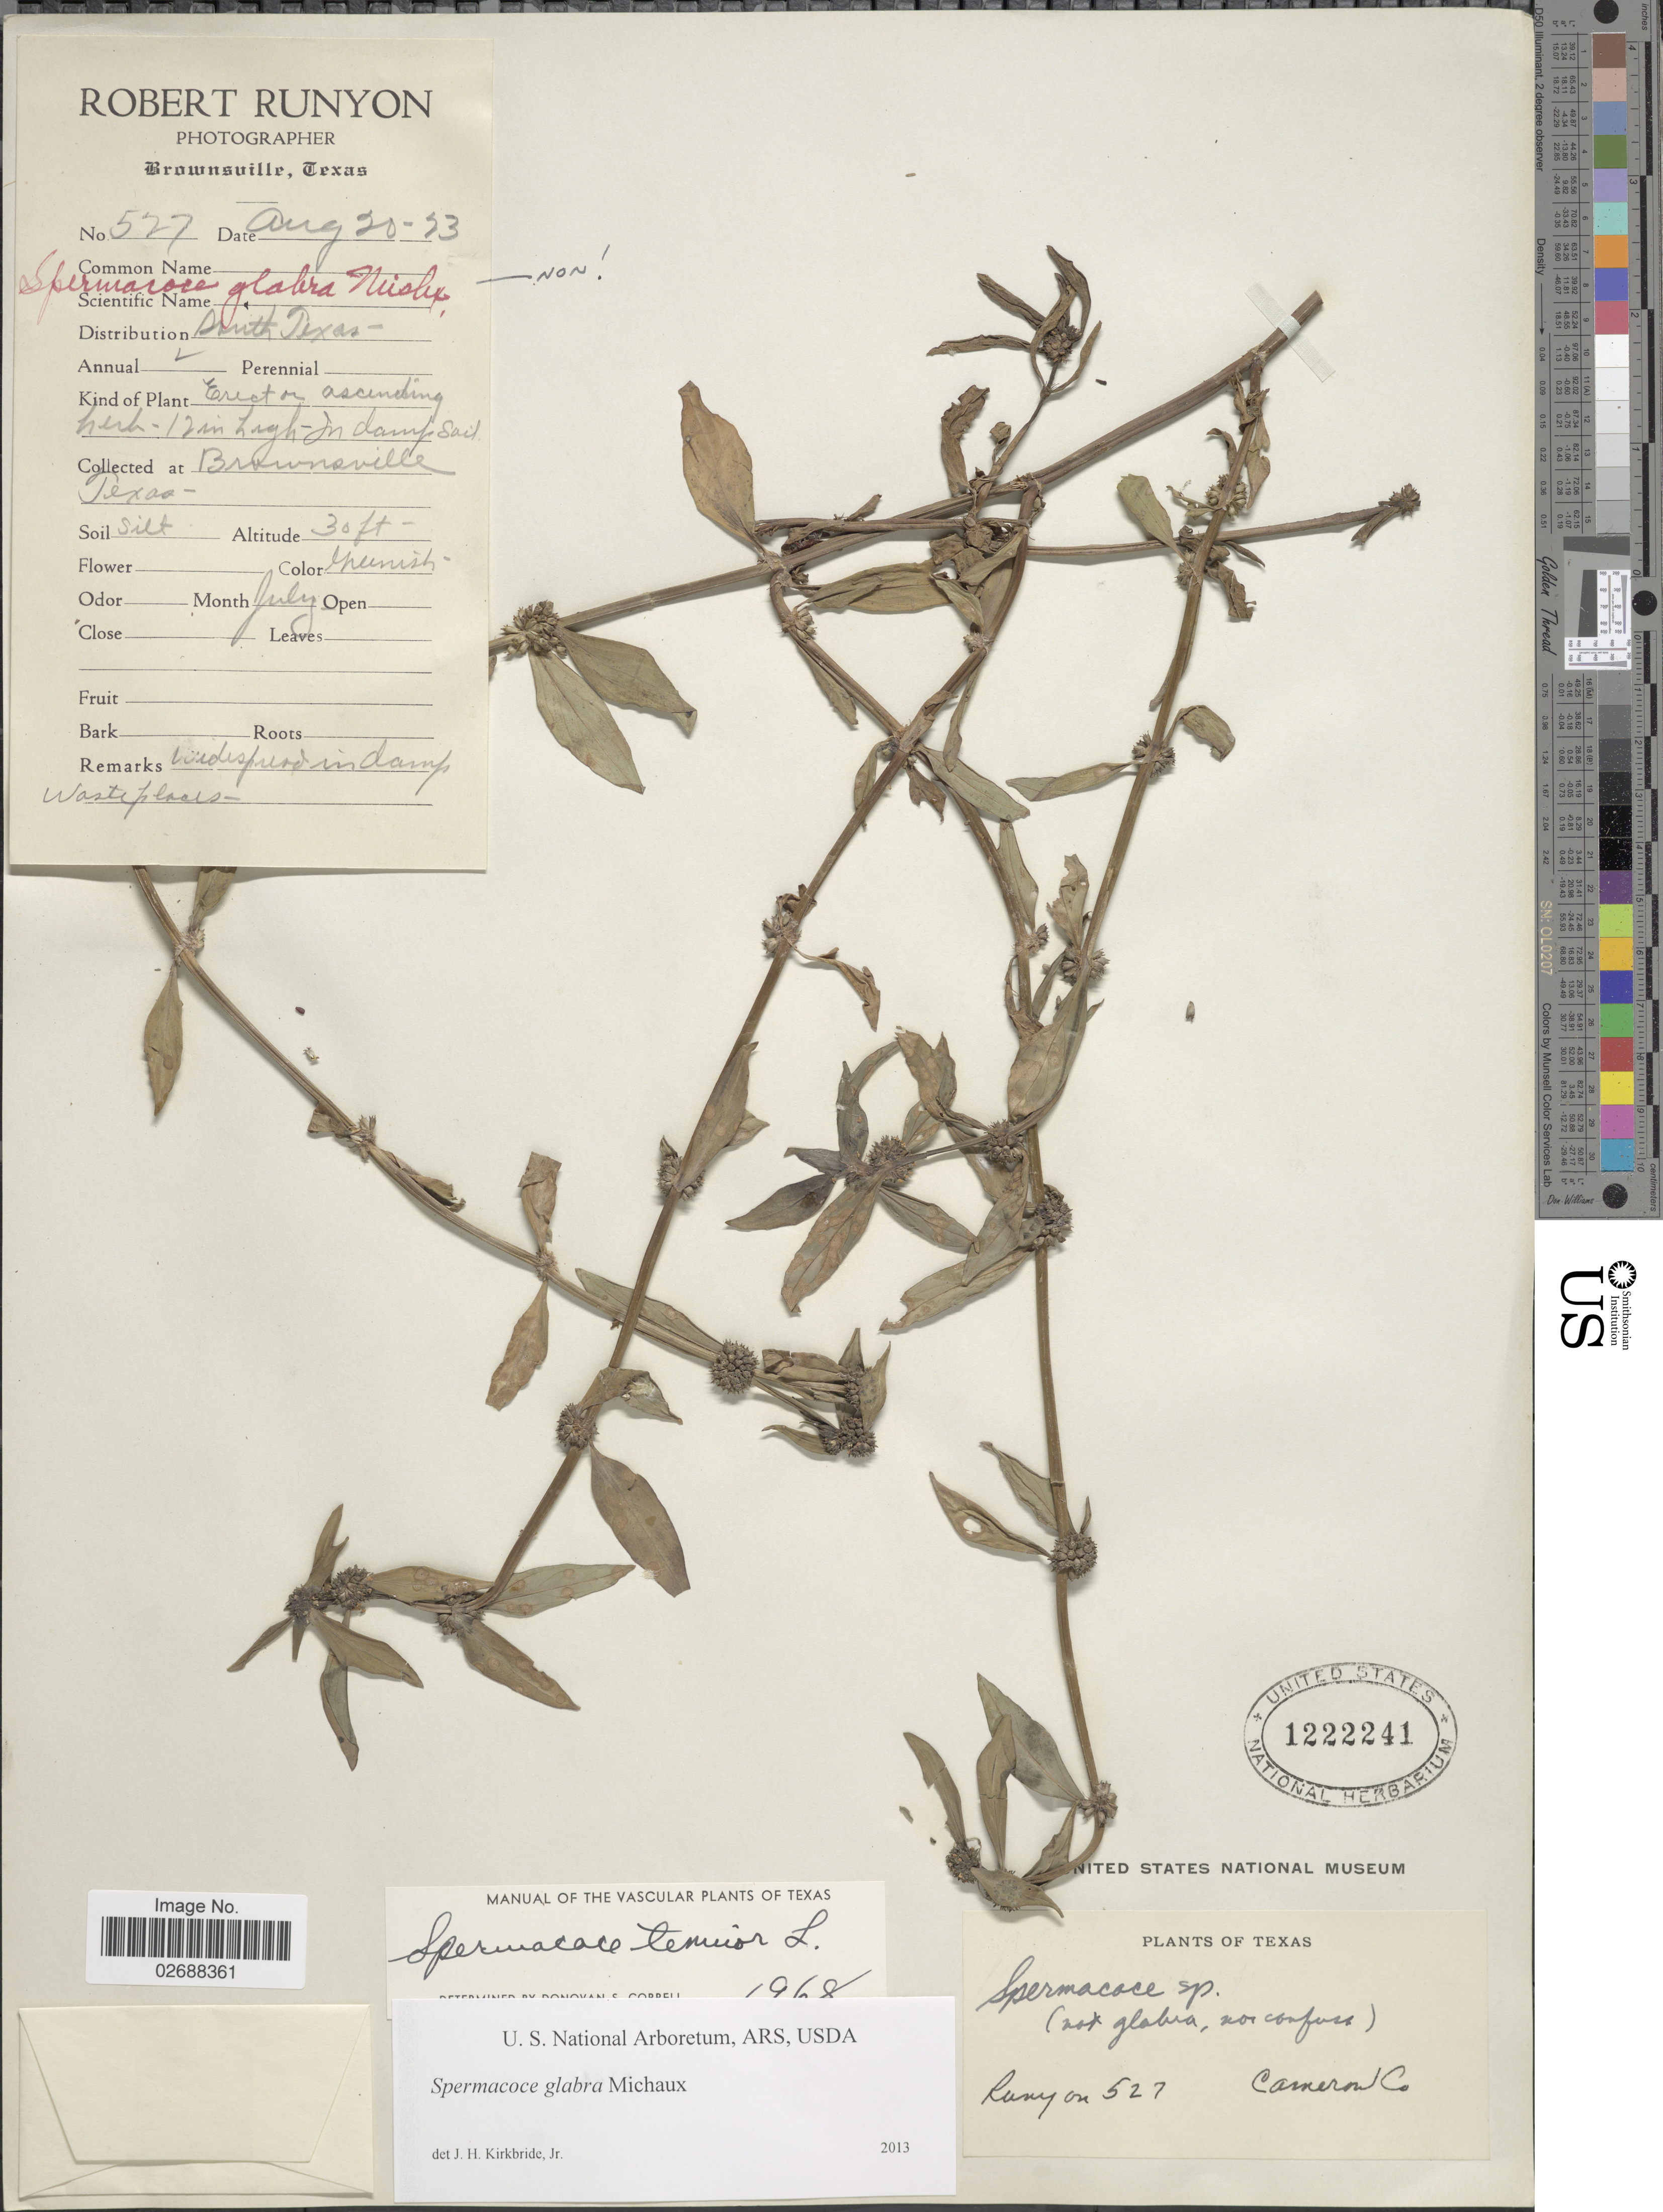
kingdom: Plantae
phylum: Tracheophyta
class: Magnoliopsida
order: Gentianales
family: Rubiaceae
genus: Spermacoce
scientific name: Spermacoce glabra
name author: Michx.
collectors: R. Runyon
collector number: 527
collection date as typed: Transcribed d/m/y: 20/8/23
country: United States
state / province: Texas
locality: Brownsville. Cameron Co.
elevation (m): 9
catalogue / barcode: US 1222241